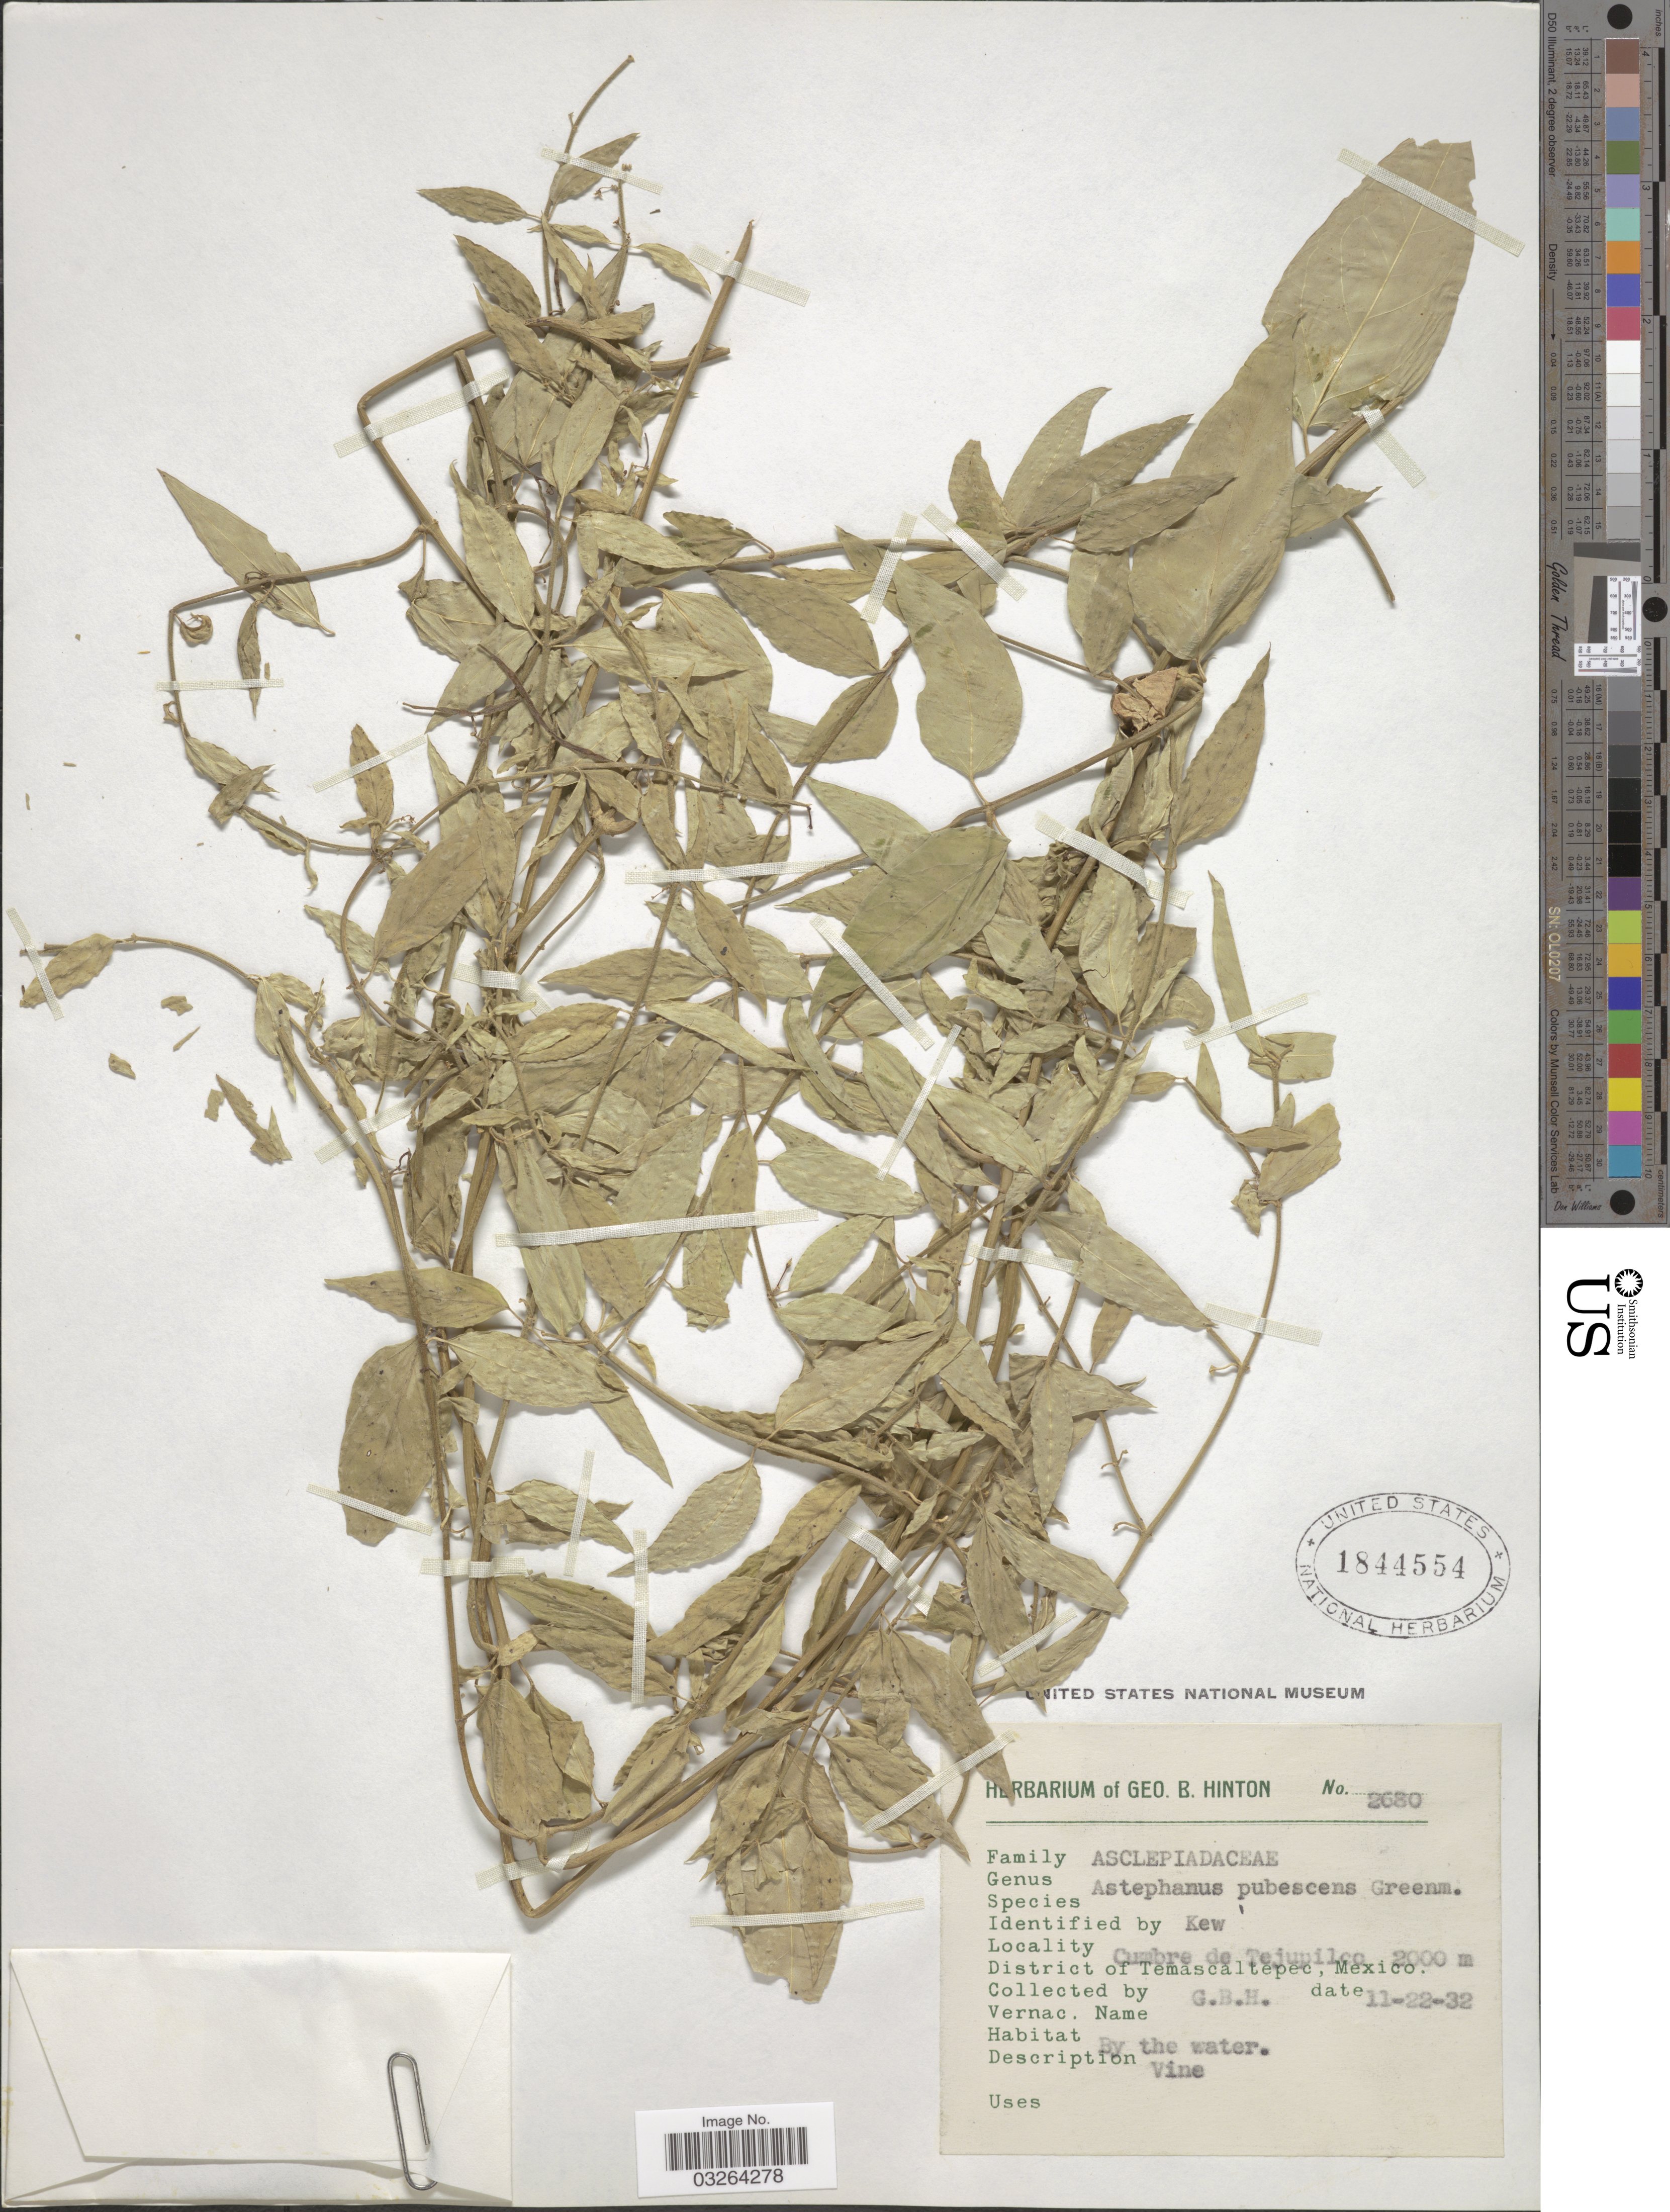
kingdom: Plantae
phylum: Tracheophyta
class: Magnoliopsida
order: Gentianales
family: Apocynaceae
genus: Cynanchum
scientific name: Cynanchum pubescens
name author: Bunge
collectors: G. B. Hinton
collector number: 2680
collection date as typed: Transcribed d/m/y: 22/11/32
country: Mexico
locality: Cumbre de Tejupilco. District of Temascaltepec.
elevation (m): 2000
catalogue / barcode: US 1844554